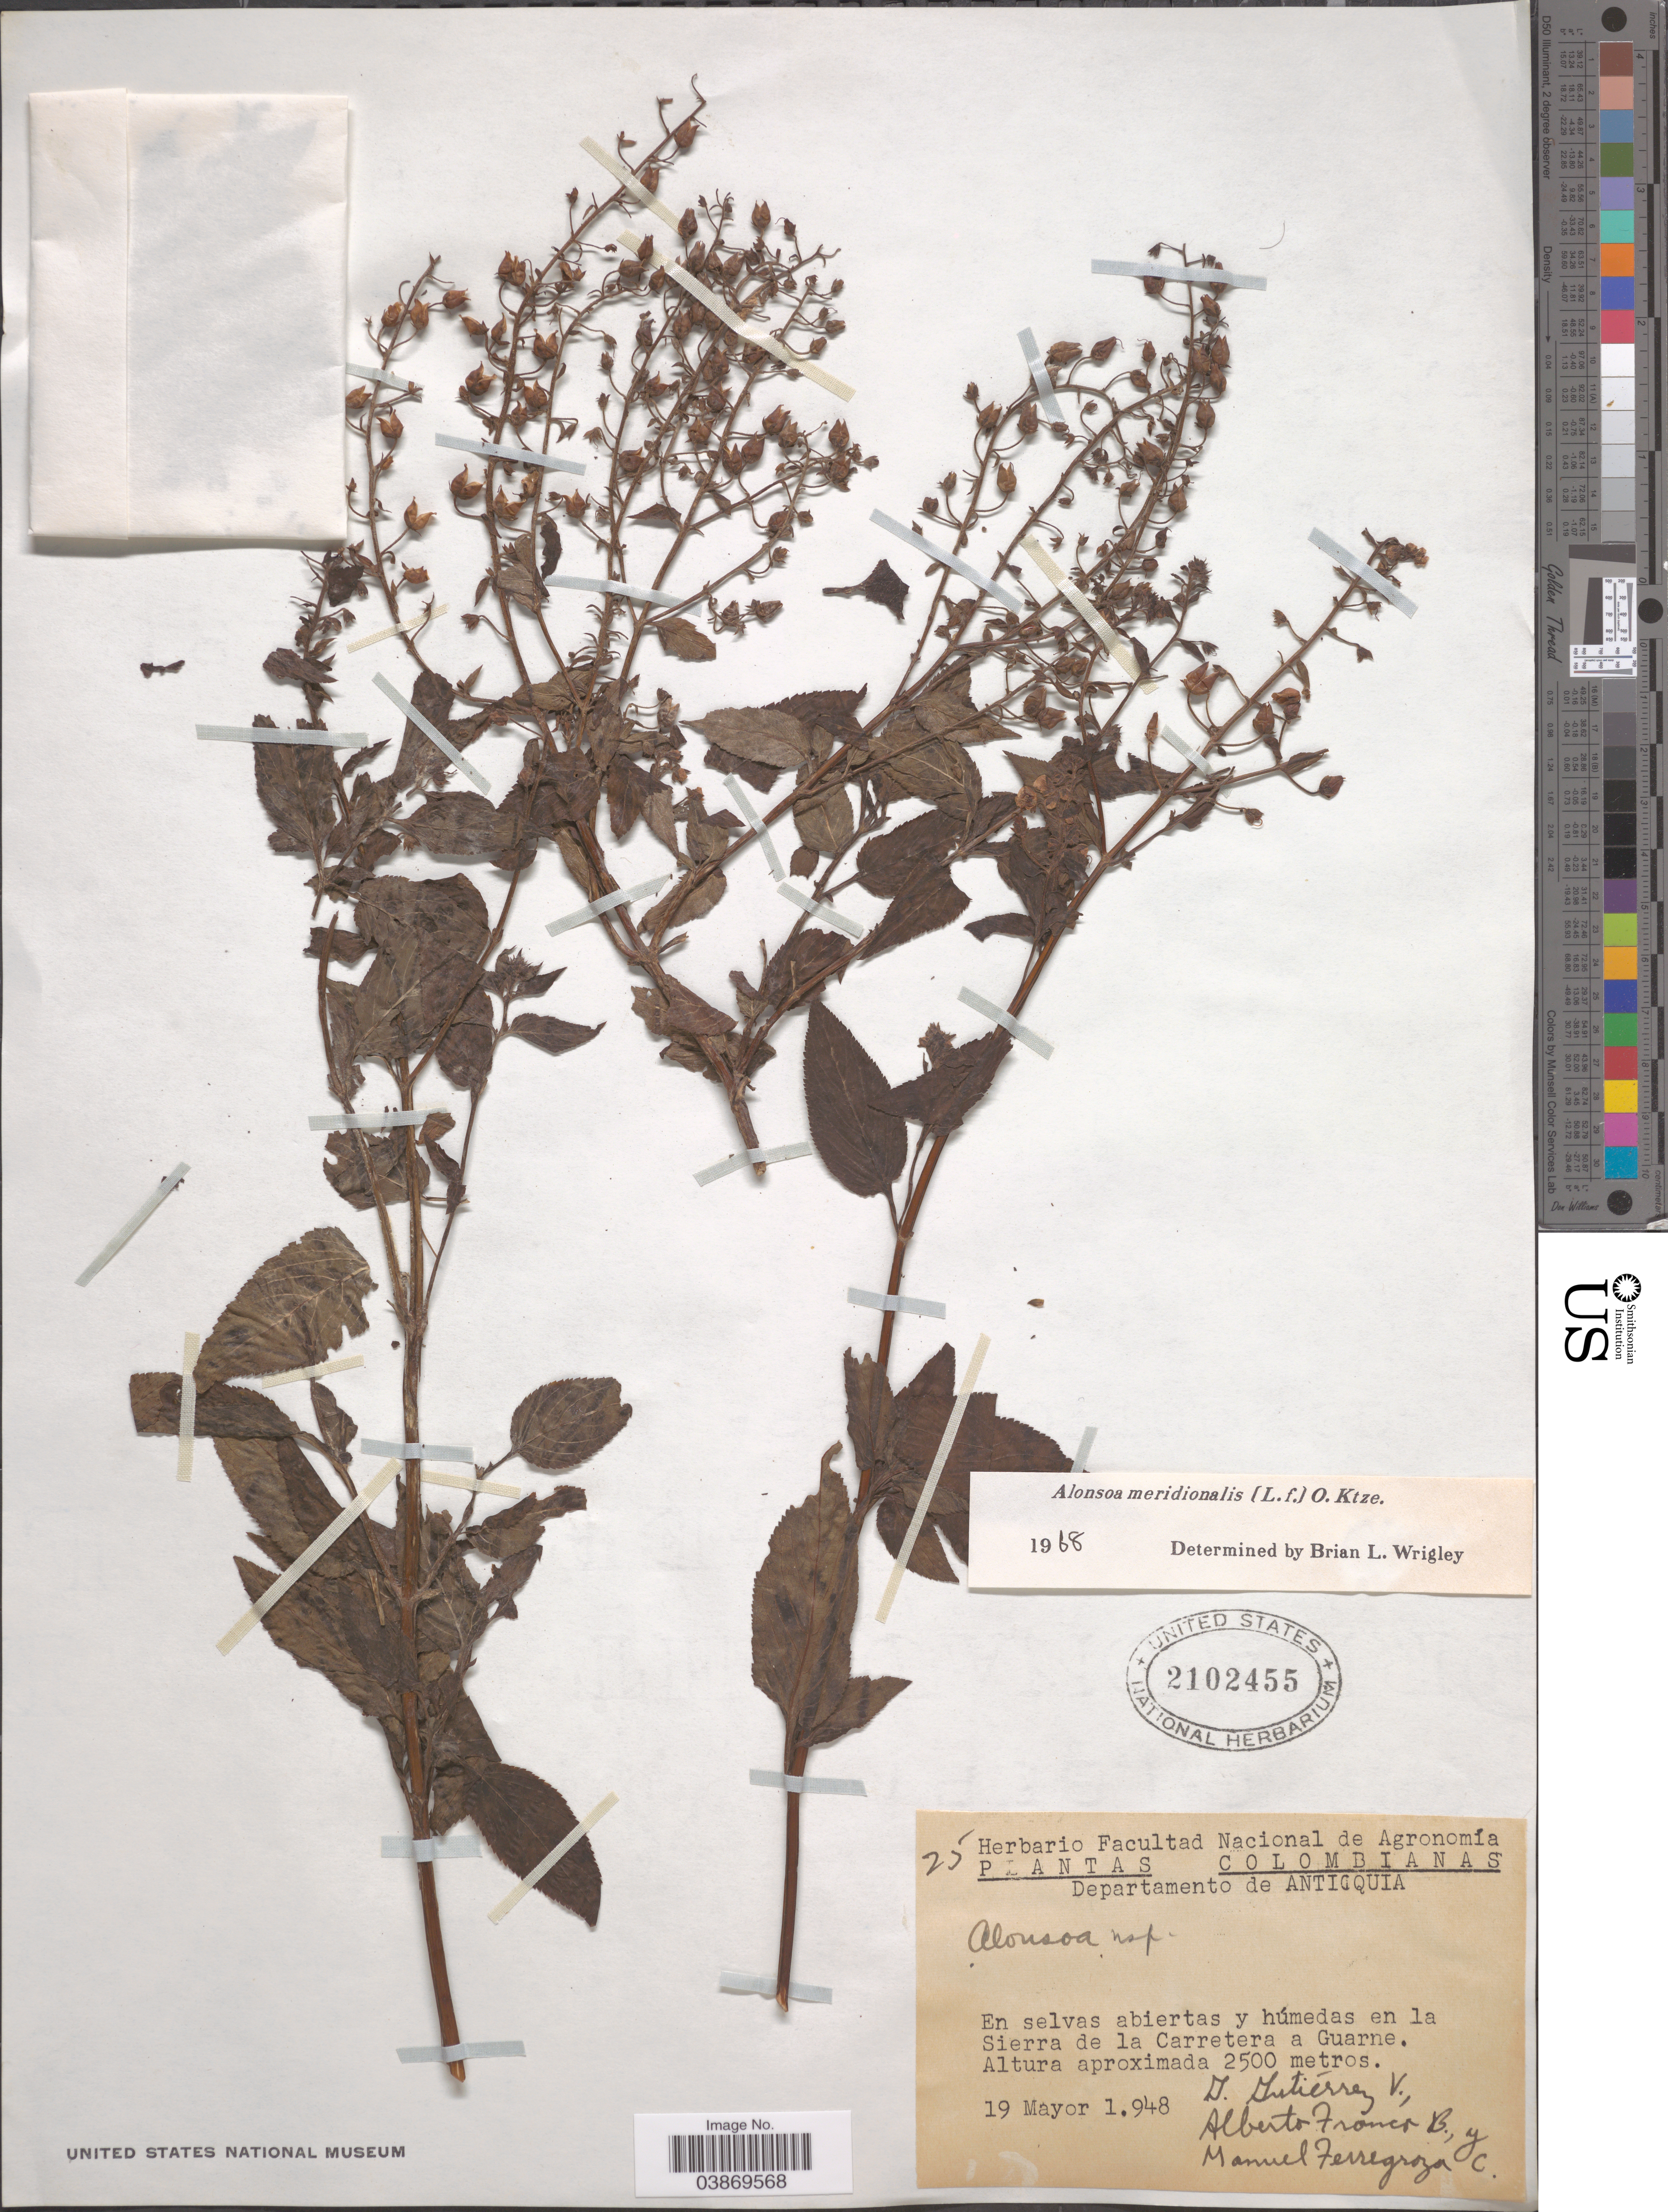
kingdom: Plantae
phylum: Tracheophyta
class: Magnoliopsida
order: Lamiales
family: Scrophulariaceae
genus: Alonsoa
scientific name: Alonsoa meridionalis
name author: (L. f.) Kuntze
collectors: J. Gutierrez, A. Franco B. & M. Forregroza C.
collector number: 25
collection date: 1948-05-19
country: Colombia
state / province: Antioquia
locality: Departamento de Antioquia. En selvas abiertas y húmedas en la Sierra de la Carretera a Guarne.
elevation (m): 2500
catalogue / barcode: US 2102455